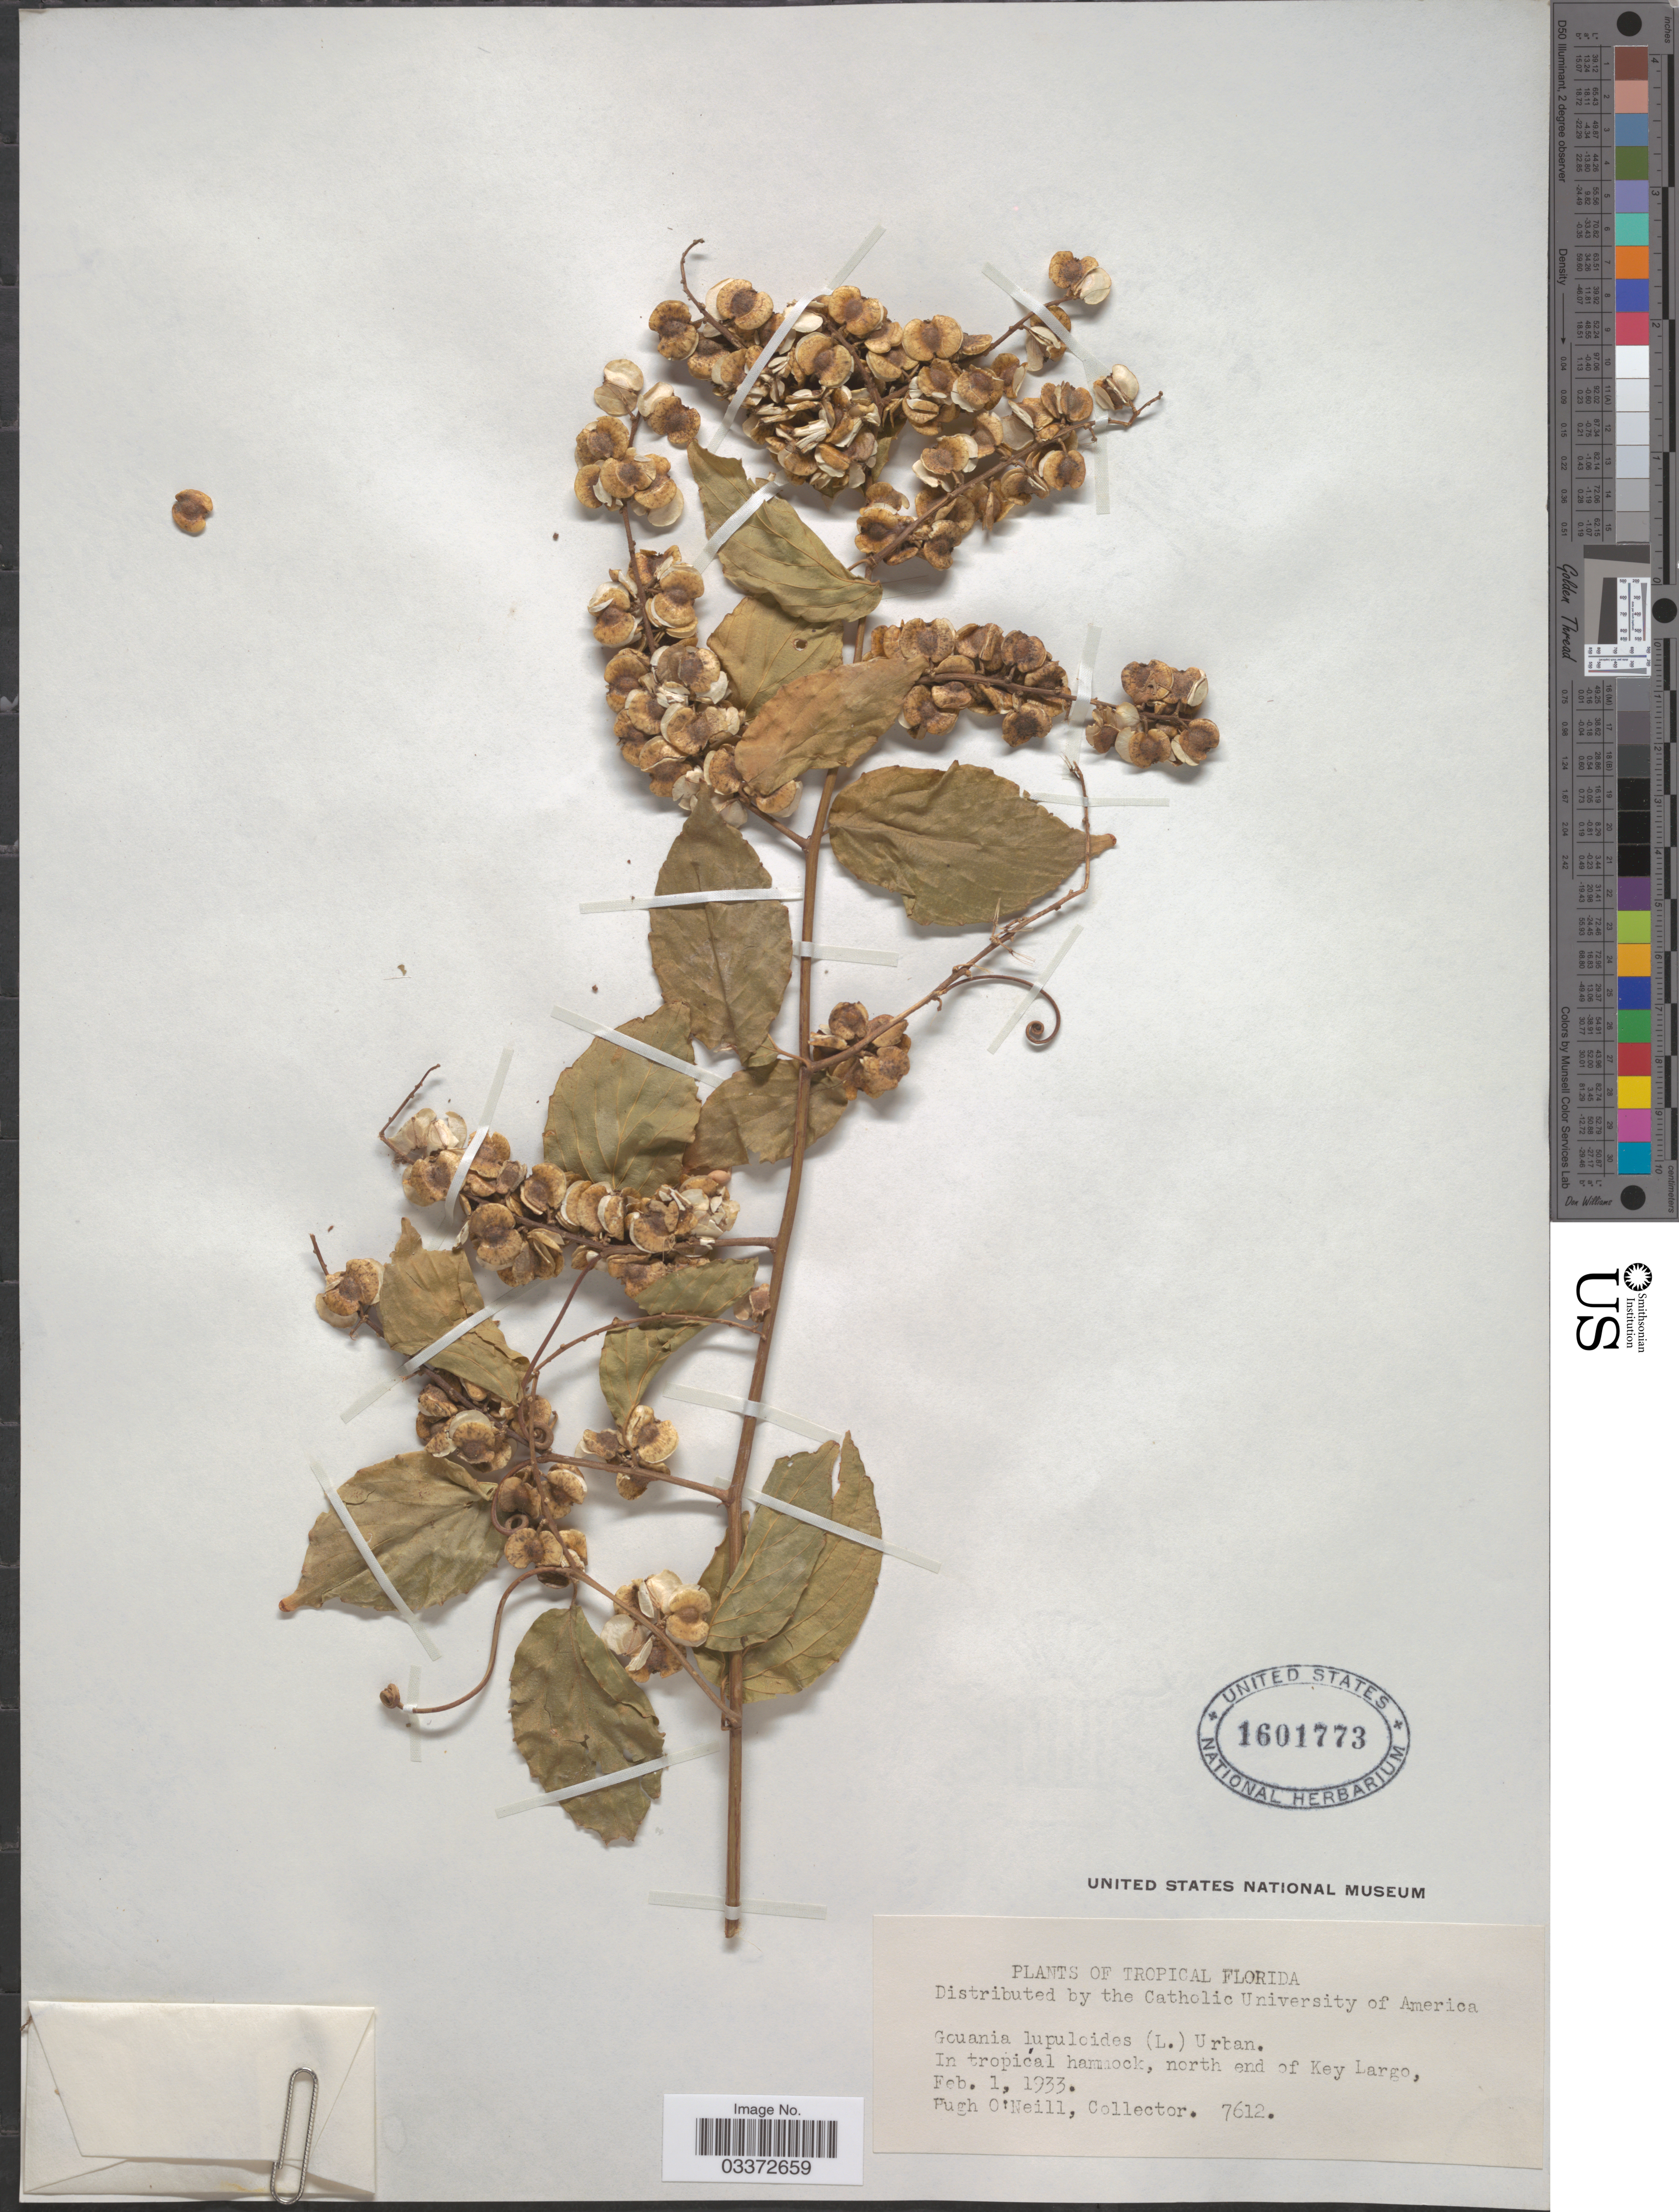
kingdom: Plantae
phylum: Tracheophyta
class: Magnoliopsida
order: Rosales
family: Rhamnaceae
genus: Gouania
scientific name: Gouania lupuloides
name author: (L.) Urb.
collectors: H. O'Neill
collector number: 7612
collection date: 1933-02-01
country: United States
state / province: Florida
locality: Tropical Florida. North end of Key Largo.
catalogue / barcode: US 1601773